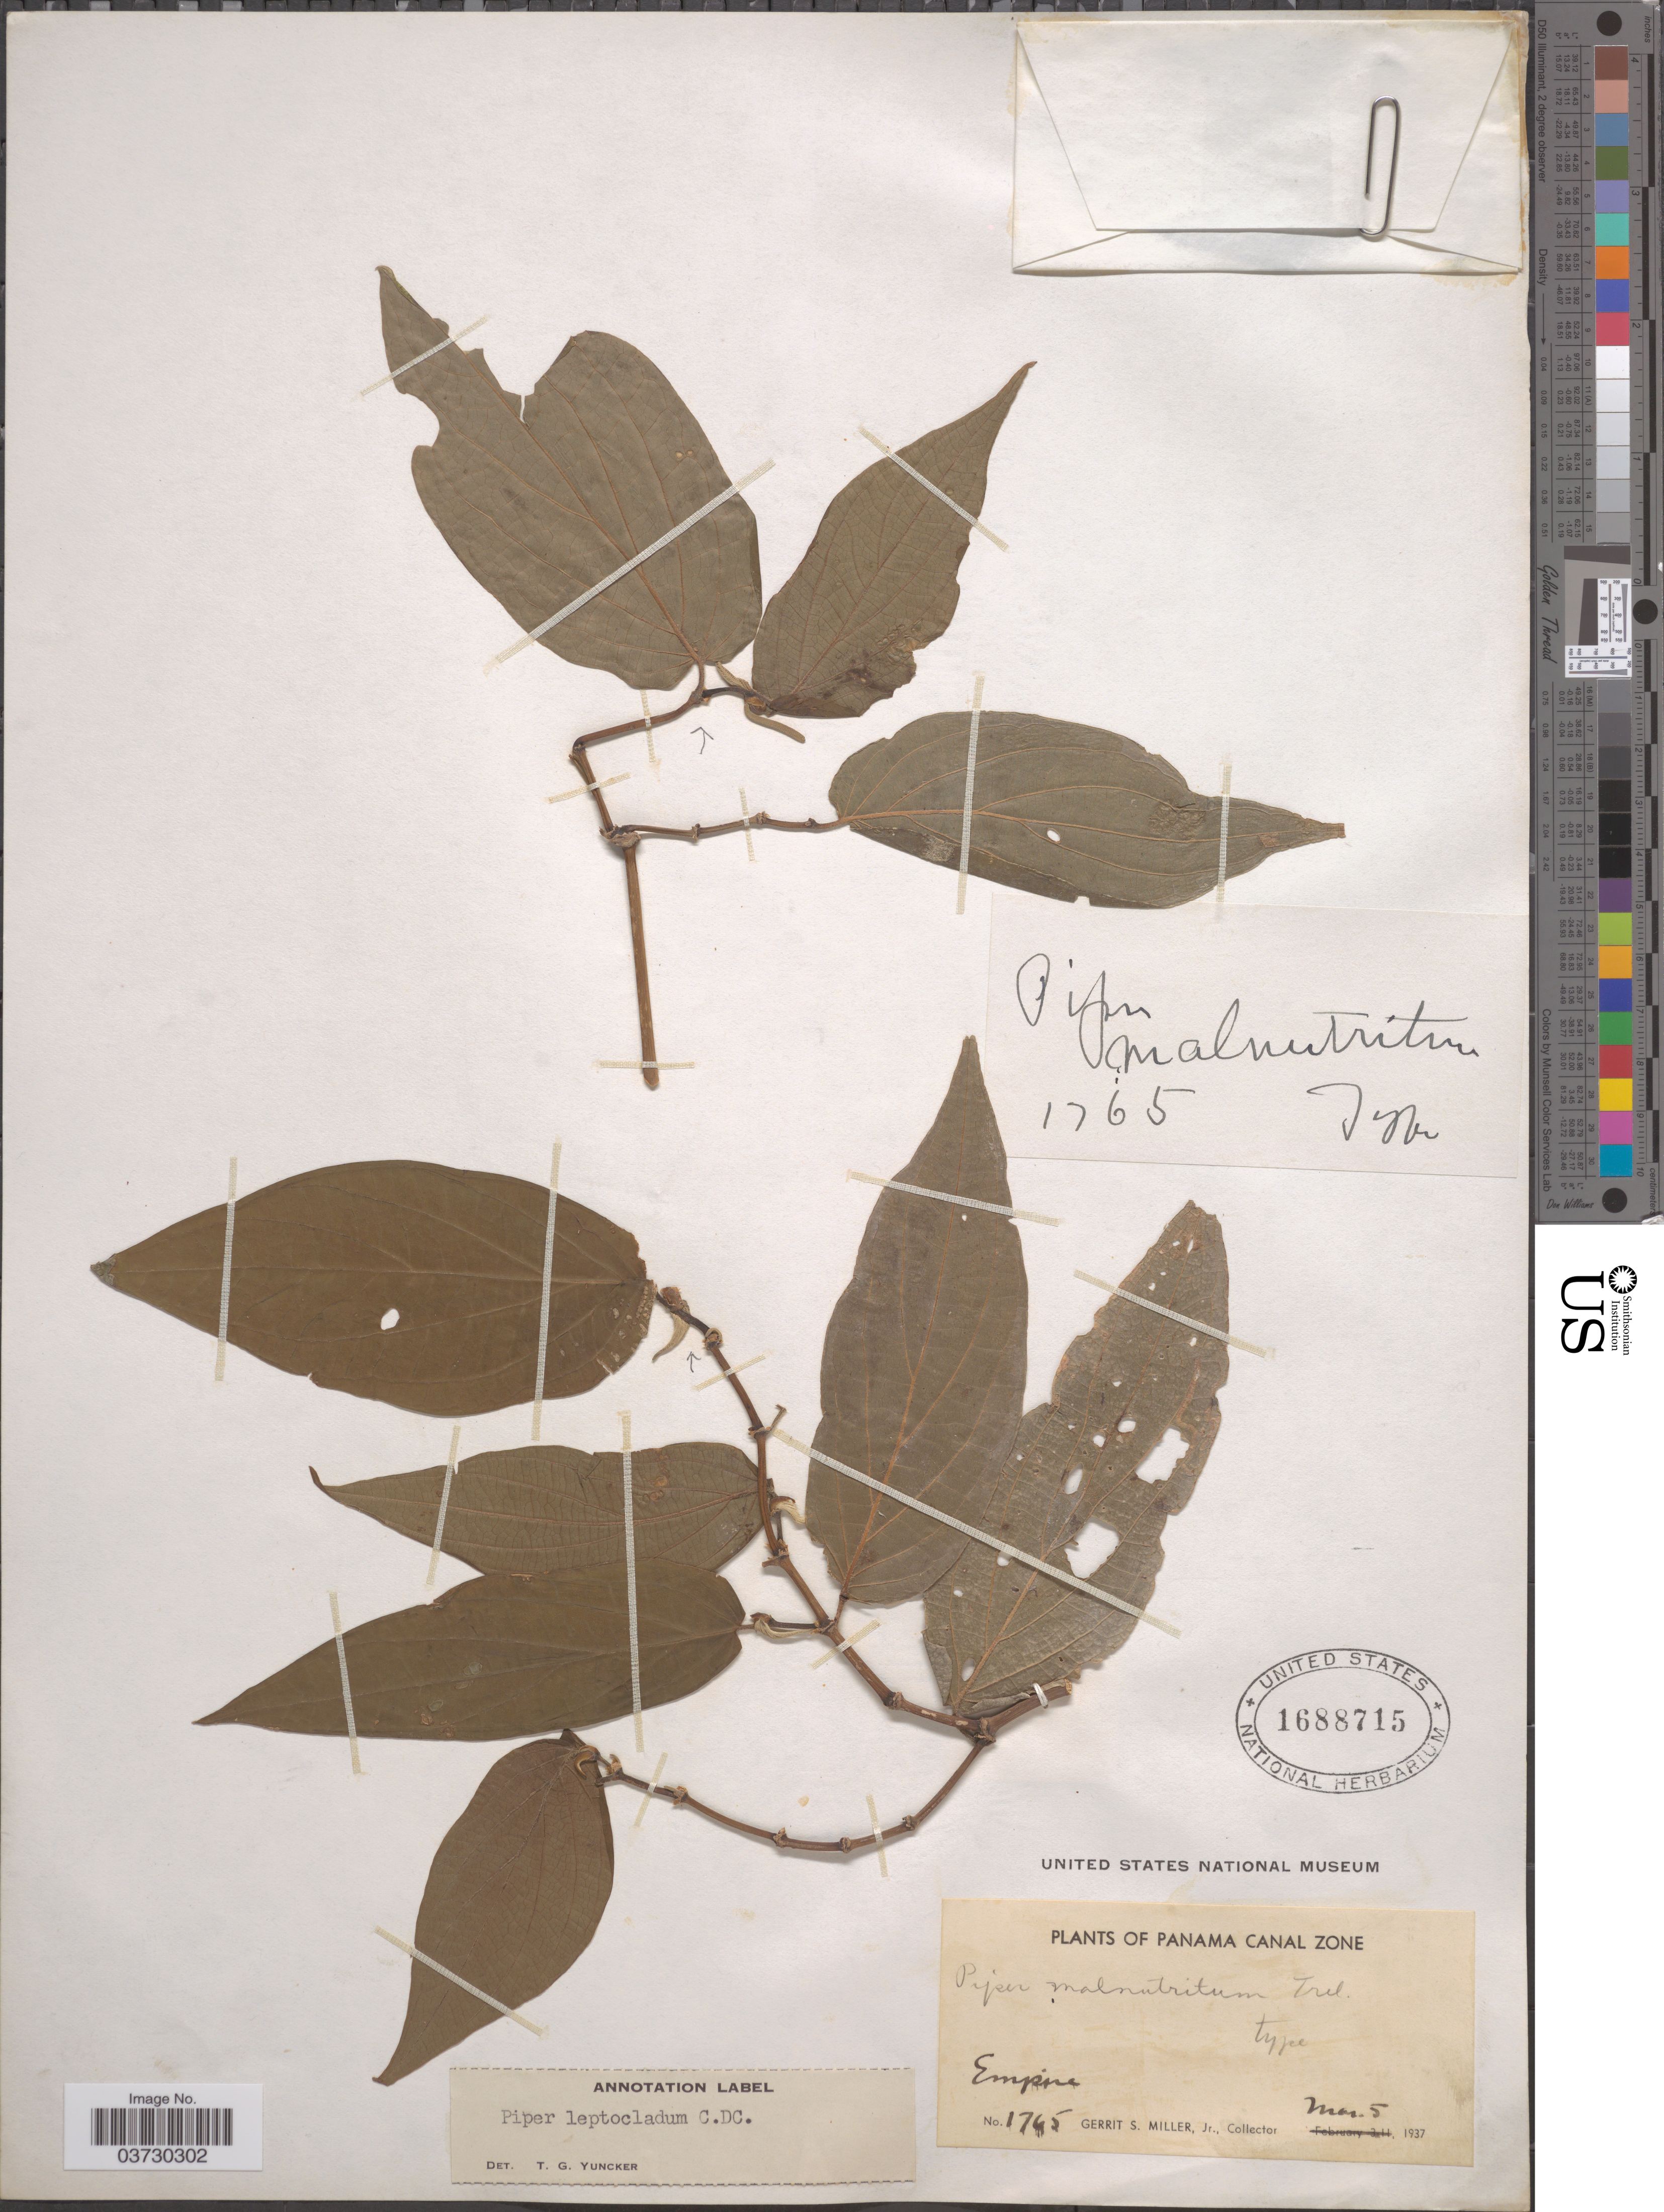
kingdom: Plantae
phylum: Tracheophyta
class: Magnoliopsida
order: Piperales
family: Piperaceae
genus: Piper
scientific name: Piper leptocladum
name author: C. DC.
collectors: G. S. Miller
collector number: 1765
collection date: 1937-03-05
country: Panama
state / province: Colón / Panamá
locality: Panama Canal Zone. Empire.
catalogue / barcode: US 1688715